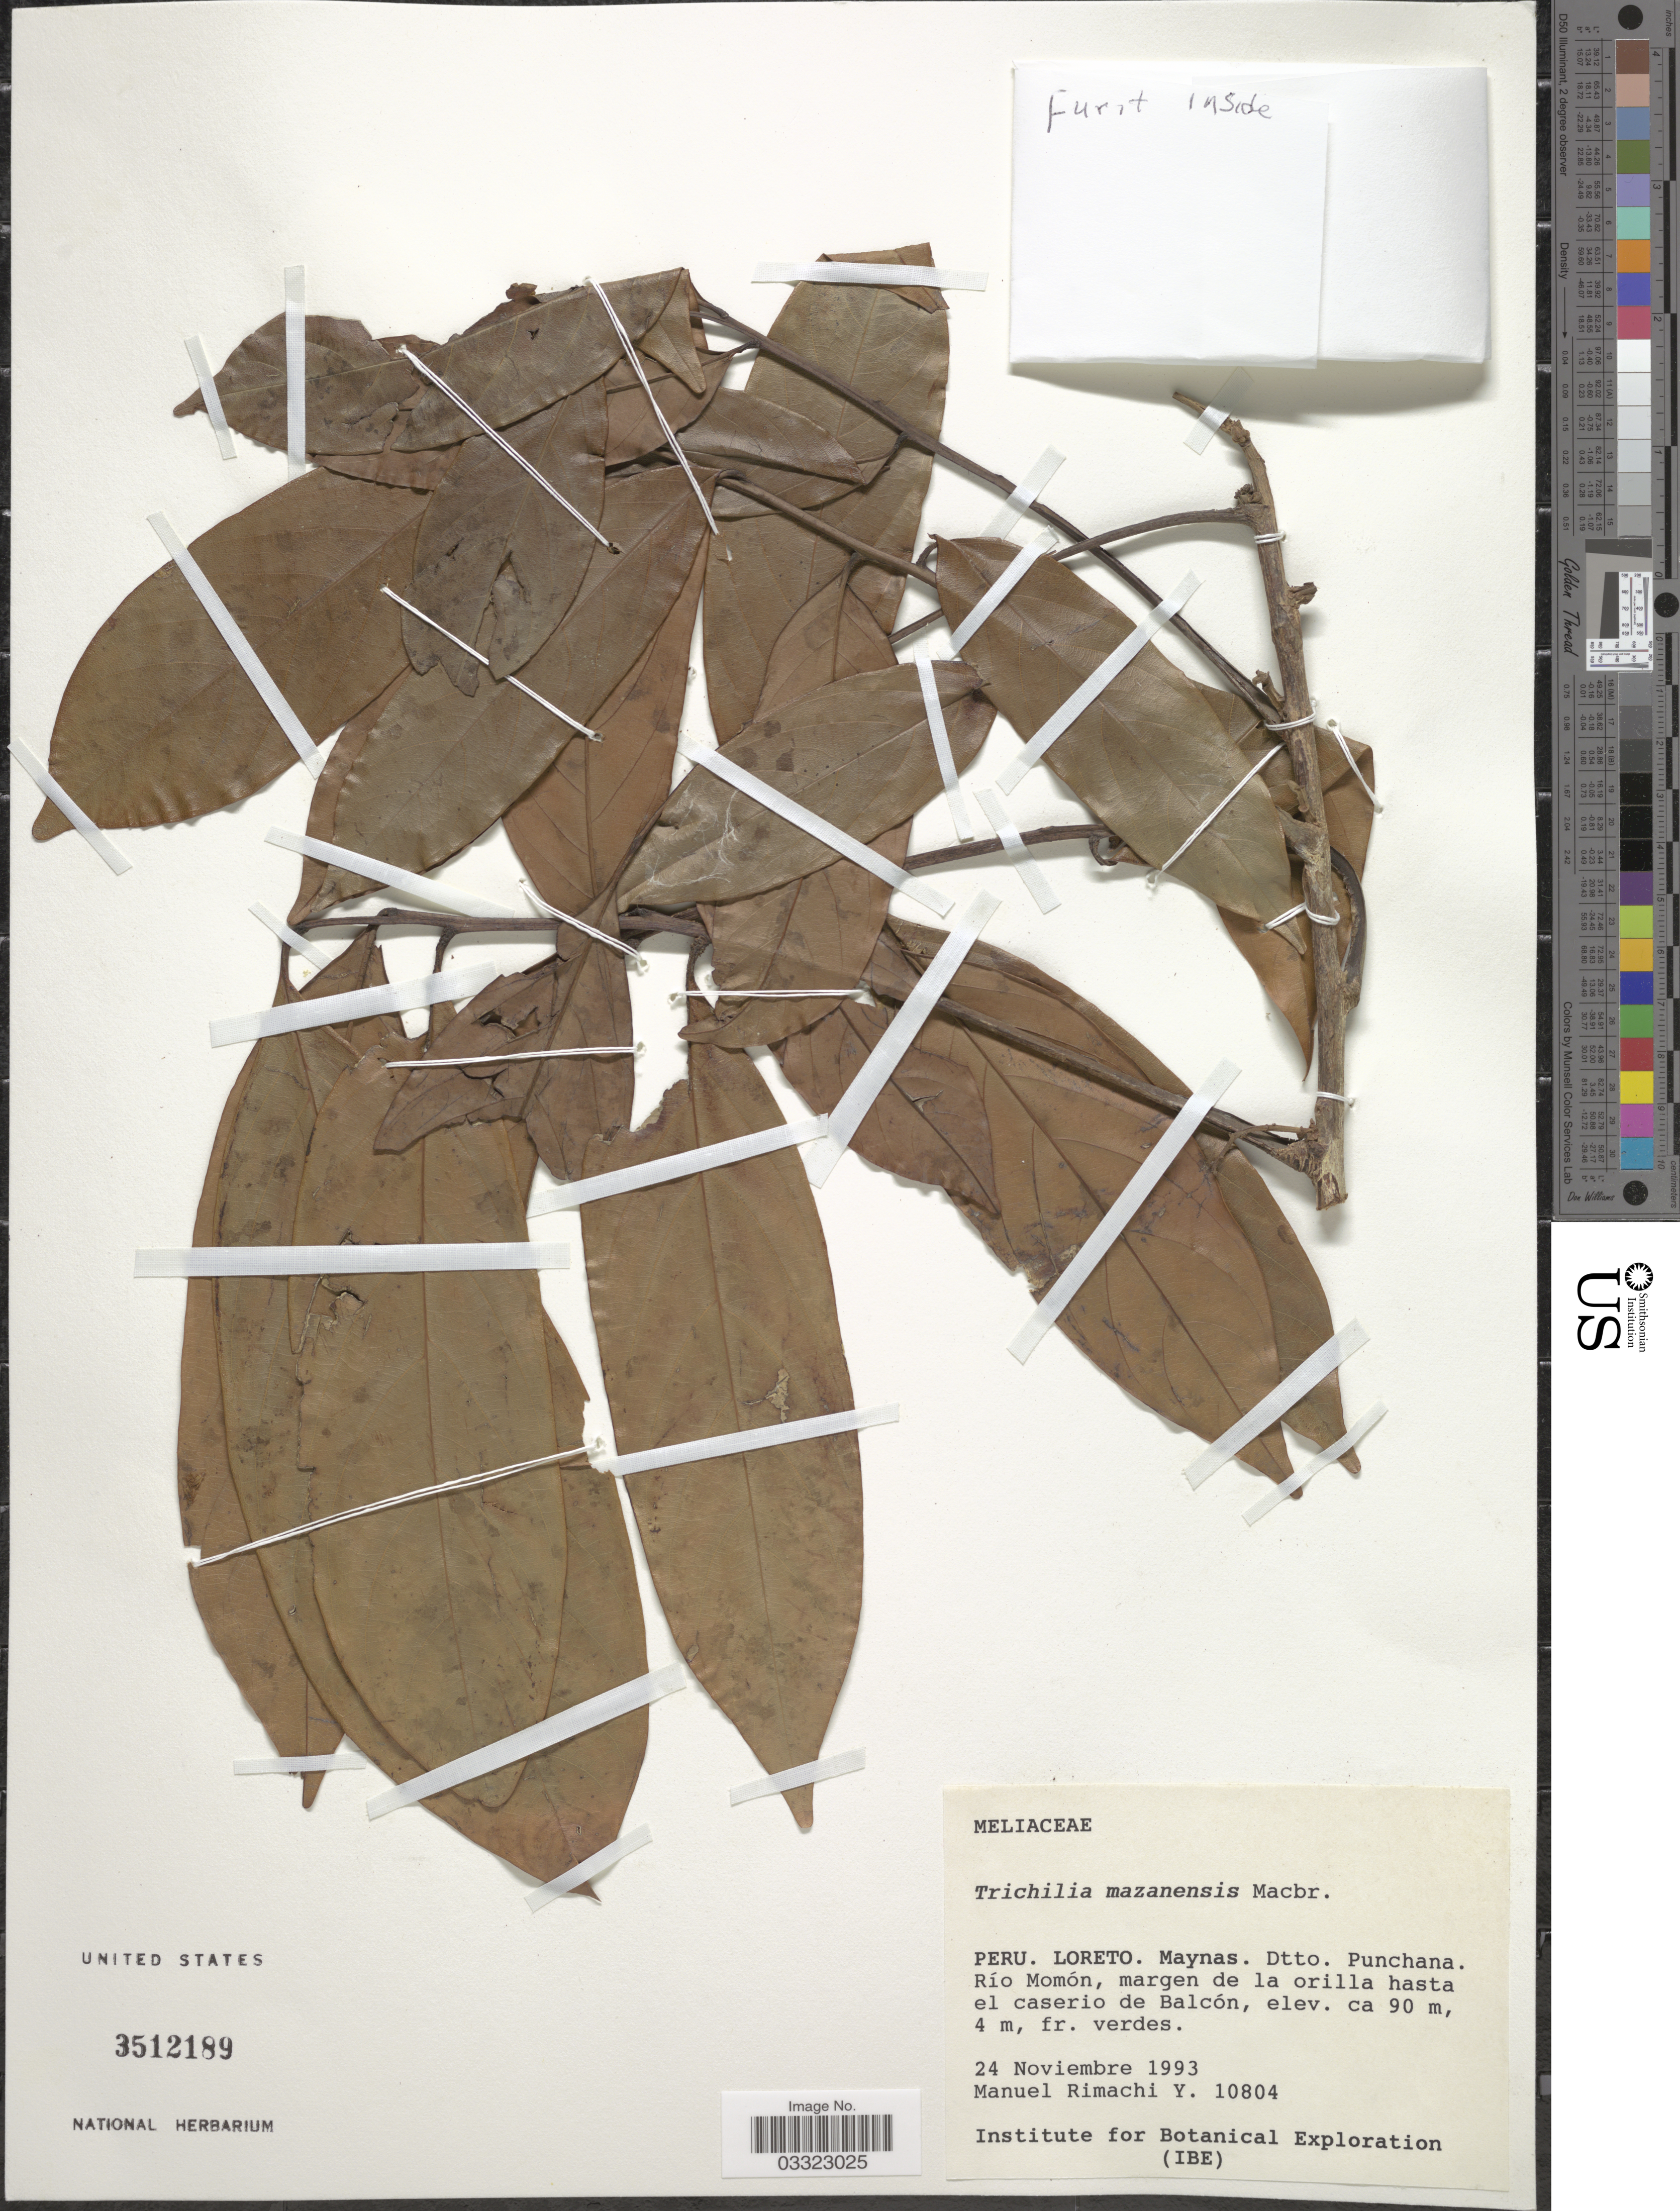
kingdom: Plantae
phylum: Tracheophyta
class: Magnoliopsida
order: Sapindales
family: Meliaceae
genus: Trichilia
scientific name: Trichilia mazanensis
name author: J.F. Macbr.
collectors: M. Rimachi Y.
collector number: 10804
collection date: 1993-11-24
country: Peru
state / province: Loreto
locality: Maynas. Dtto. Punchana. Río Momón, margen de la orilla hasta el caserio de Balcón.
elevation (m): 90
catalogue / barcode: US 3512189